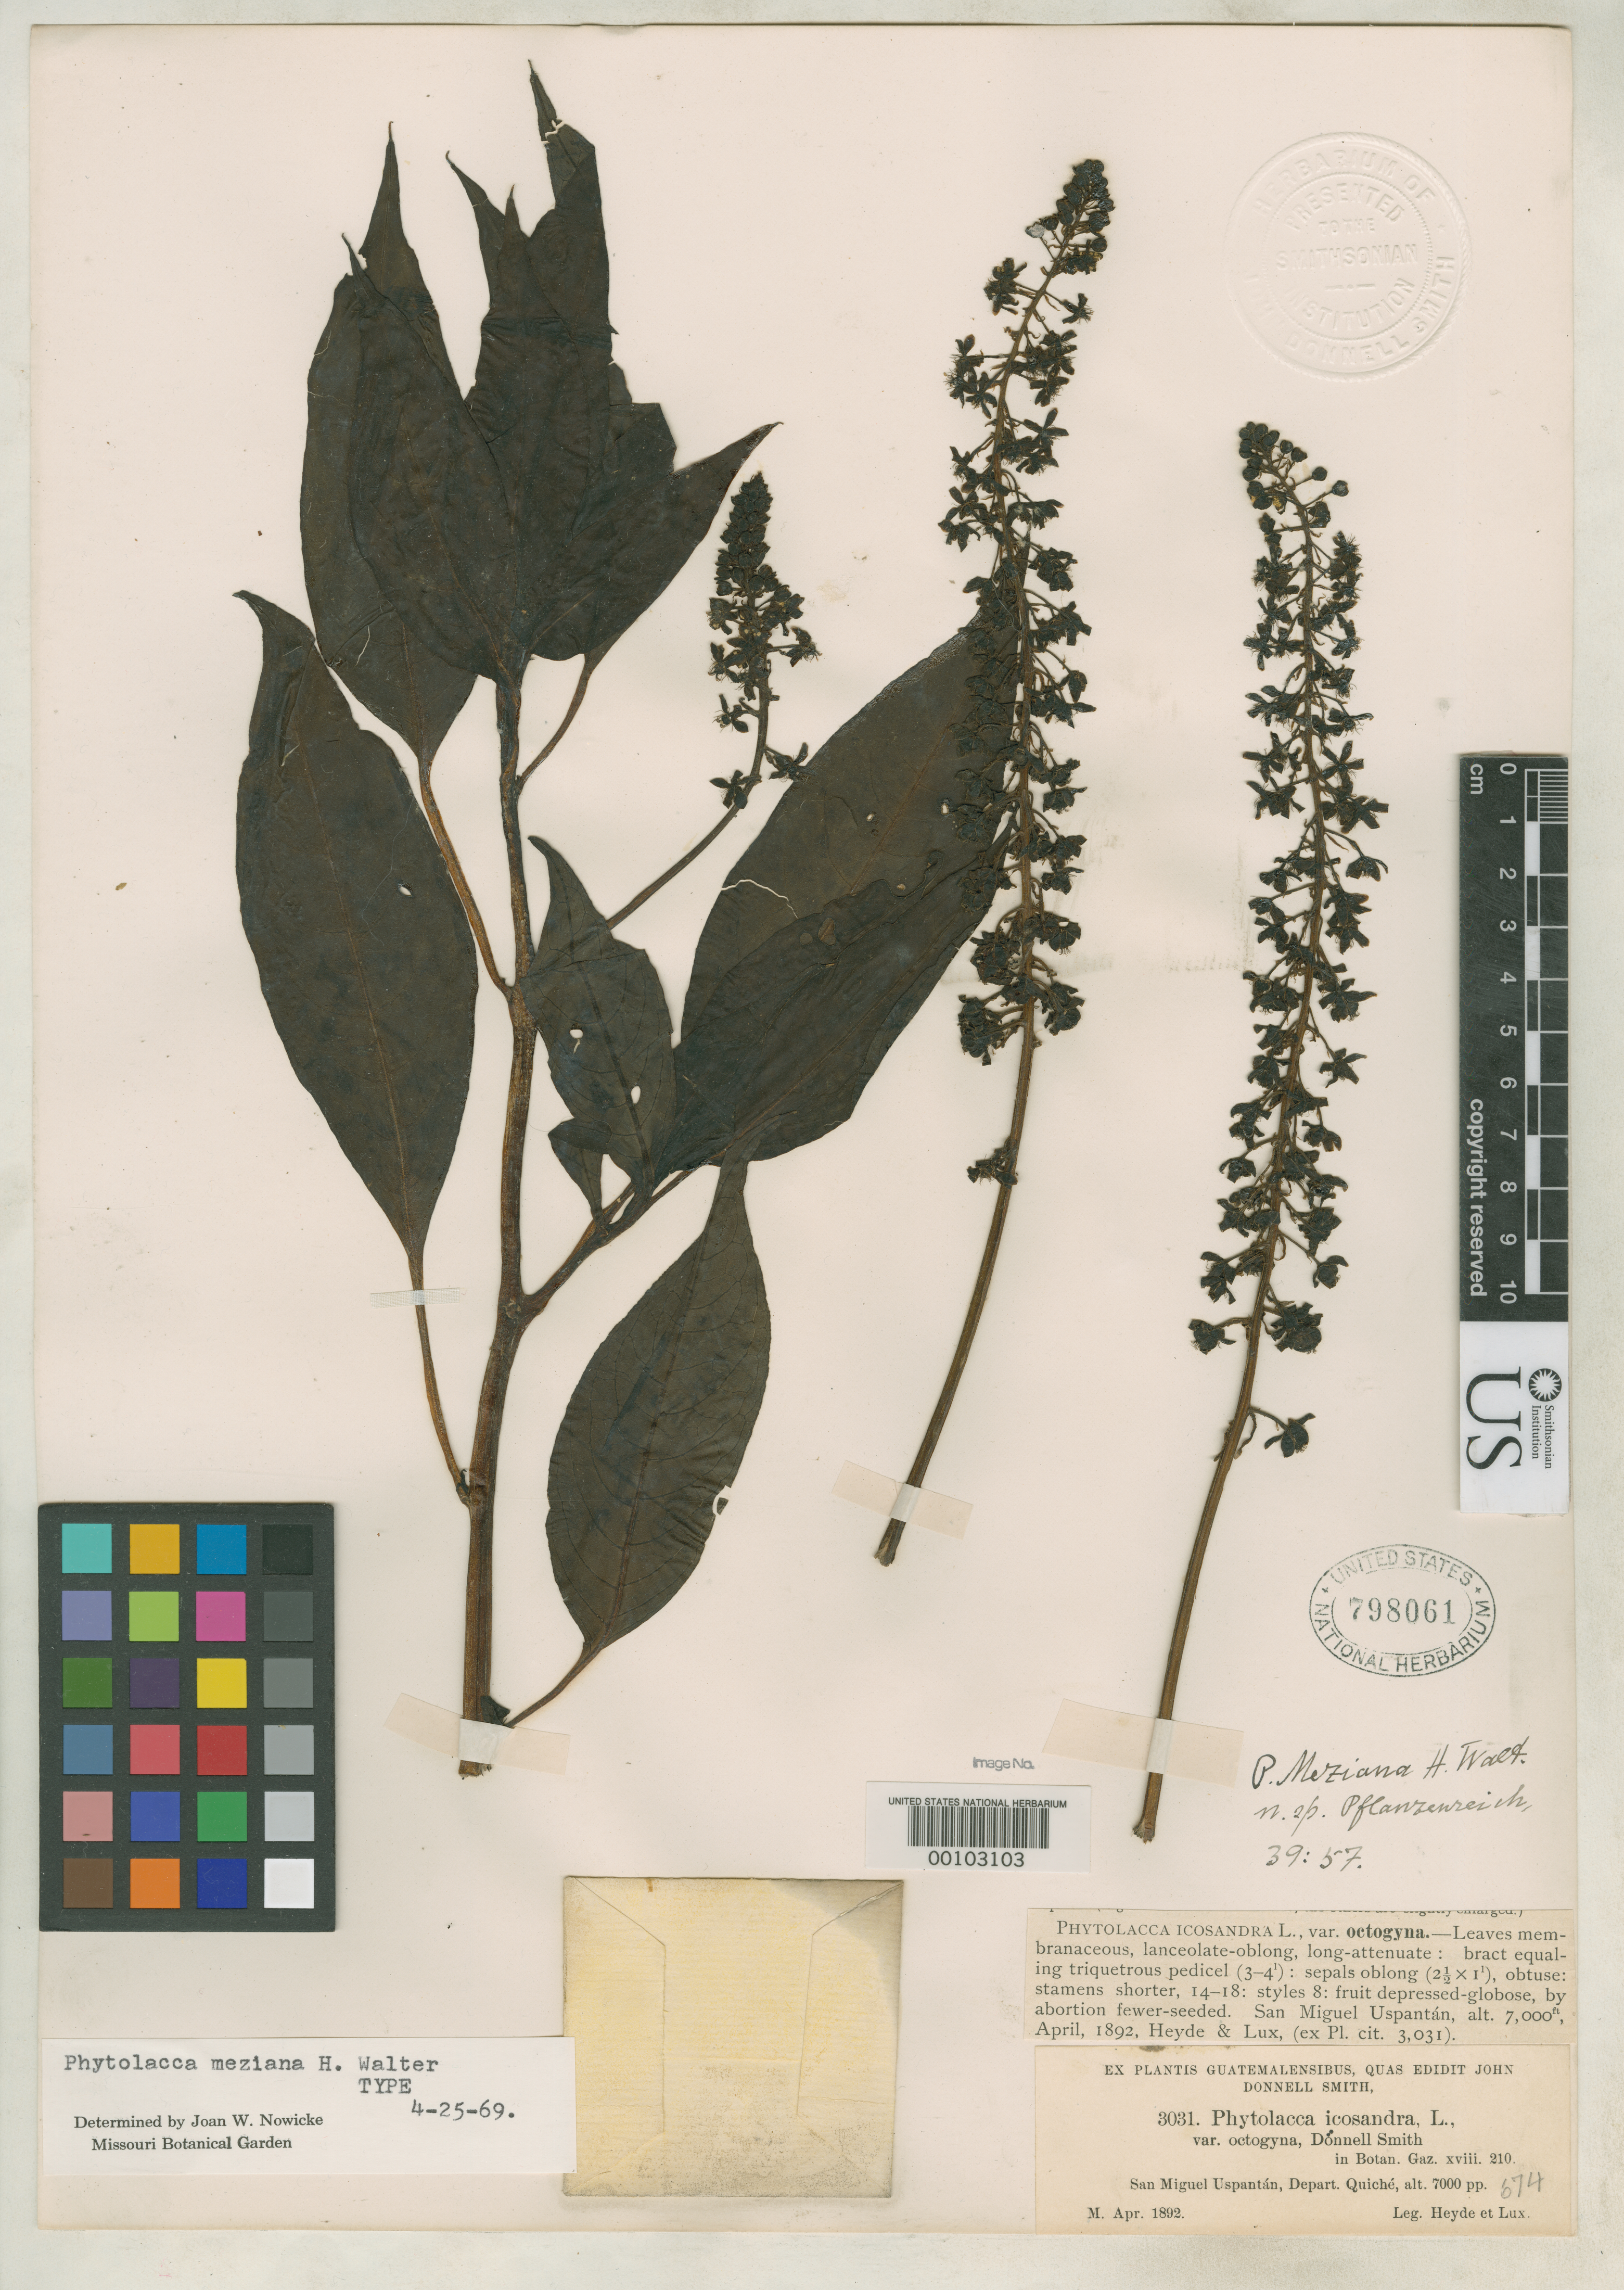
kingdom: Plantae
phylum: Tracheophyta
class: Magnoliopsida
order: Caryophyllales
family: Phytolaccaceae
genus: Phytolacca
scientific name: Phytolacca icosandra var. octogyna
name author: Donn. Sm.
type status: Holotype; Type Collection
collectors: E. T. Heyde & E. Lux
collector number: J.D.S. 3031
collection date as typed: Apr 1892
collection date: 1892-04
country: Guatemala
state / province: El Quiché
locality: San Migual Uspantán, Depart. Quiché.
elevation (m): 2134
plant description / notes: Also a type of Phytolacca meziana H. Walt.; Also a type of Phytolacca icosandra var. octogyna J. Donn. Sm.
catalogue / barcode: US 798061